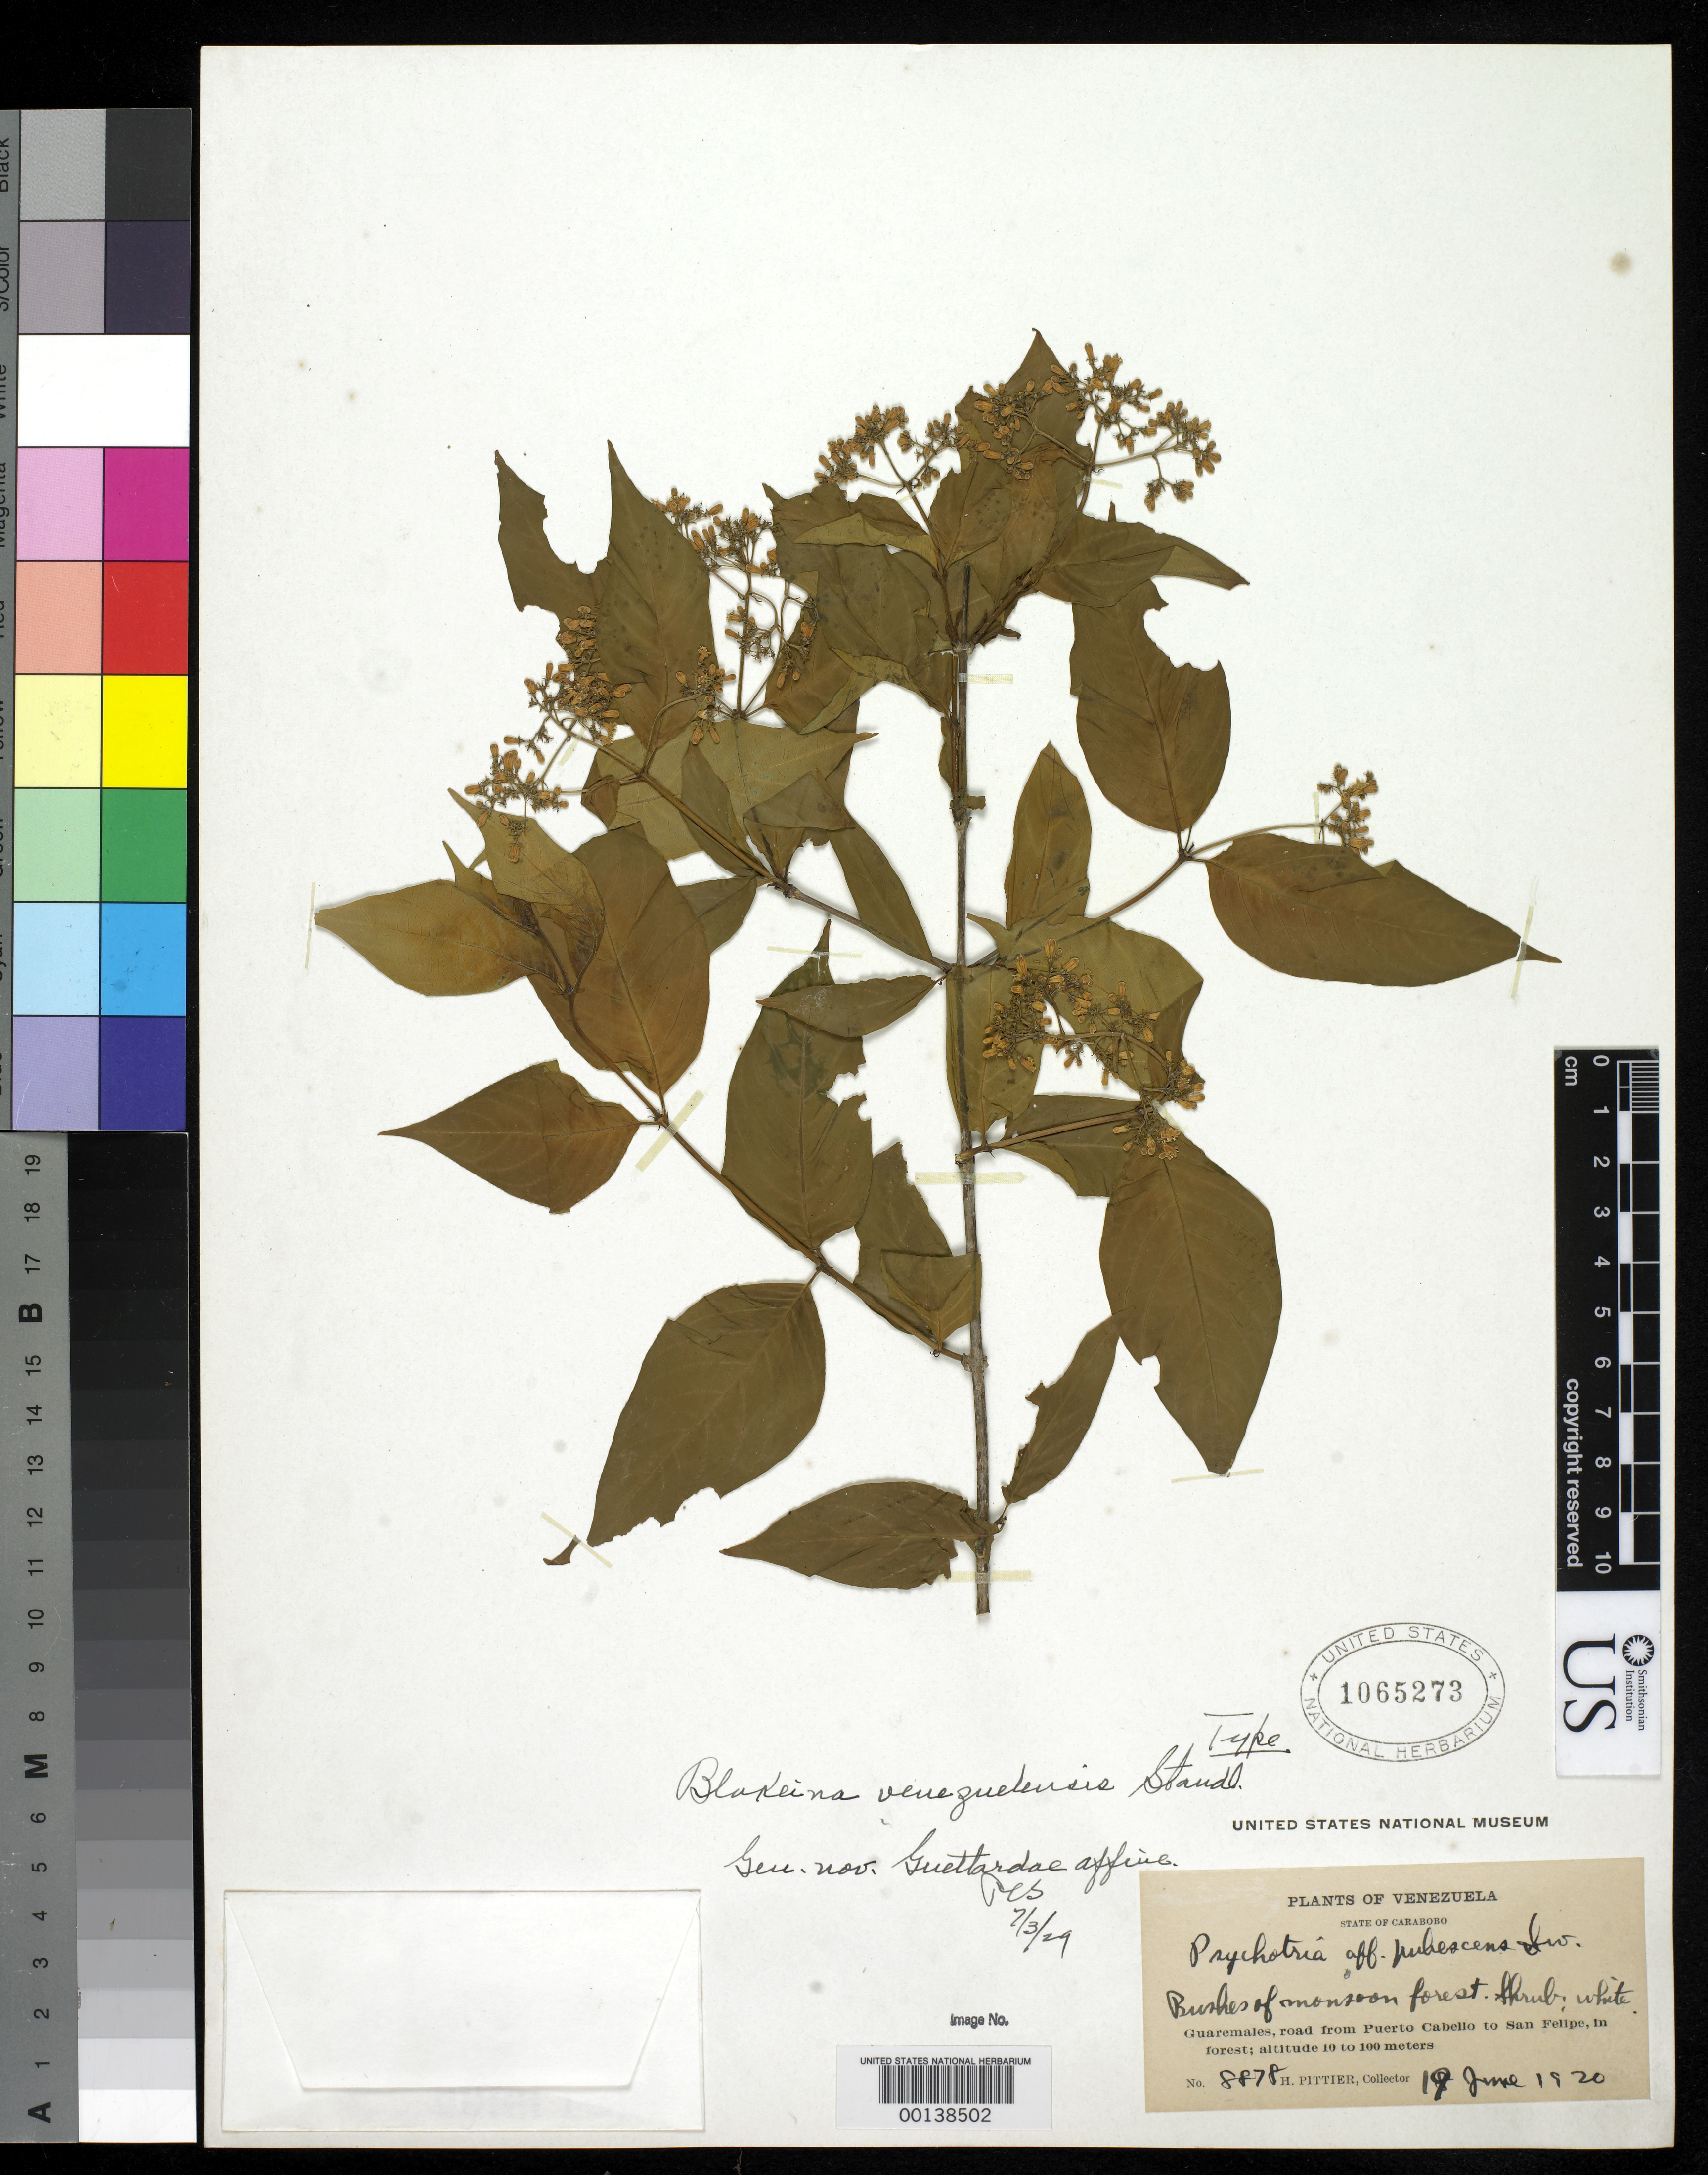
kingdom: Plantae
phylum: Tracheophyta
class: Magnoliopsida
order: Gentianales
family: Rubiaceae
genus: Neoblakea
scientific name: Neoblakea venezuelensis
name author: Standl.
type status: Holotype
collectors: H. F. Pittier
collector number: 8878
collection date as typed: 19 Jun 1920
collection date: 1920-06-19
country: Venezuela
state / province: Carabobo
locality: Guaremales, between Puerto Cabello and San Felipe.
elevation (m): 10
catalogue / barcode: US 1065273